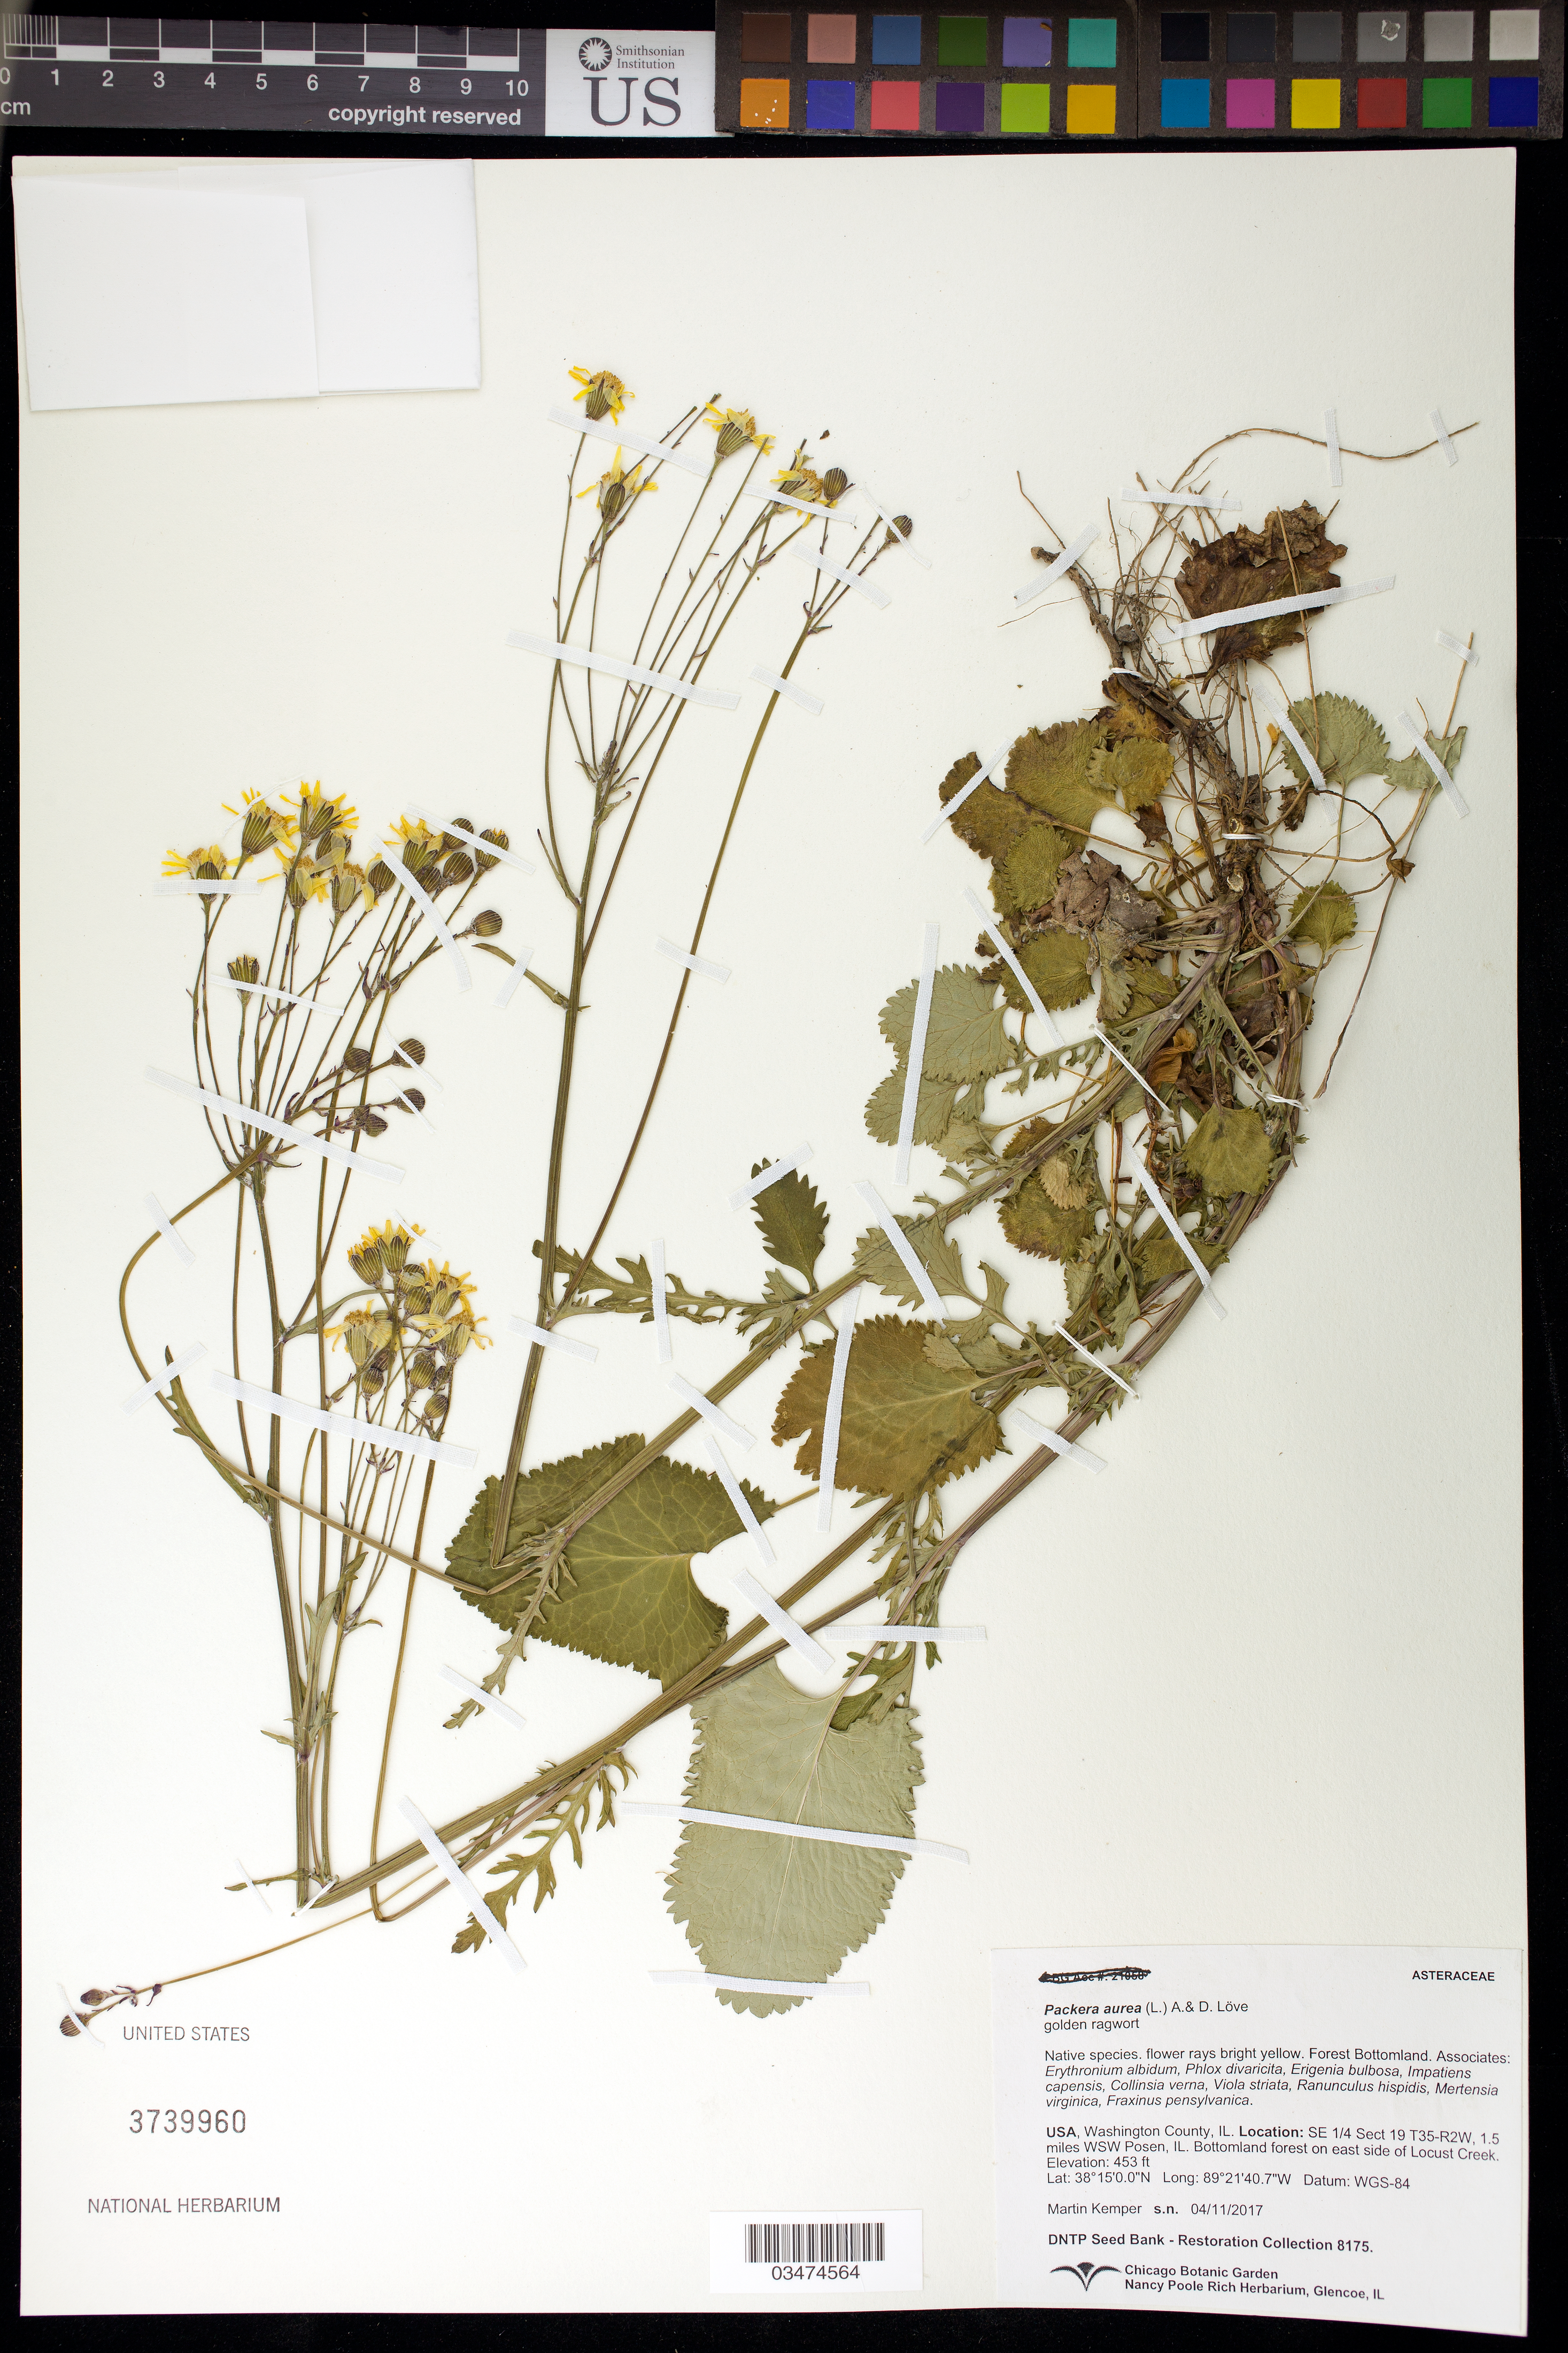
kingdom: Plantae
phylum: Tracheophyta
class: Magnoliopsida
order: Asterales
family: Asteraceae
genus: Packera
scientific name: Packera aurea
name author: (L.) Á. Löve & D. Löve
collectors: M. Kemper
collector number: CBG-8175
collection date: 2017-04-11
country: United States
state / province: Illinois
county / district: Washington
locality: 1.5 mi. WSW Posen, east side of Locust Creek.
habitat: Forest bottomland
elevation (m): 138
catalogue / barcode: US 3739960